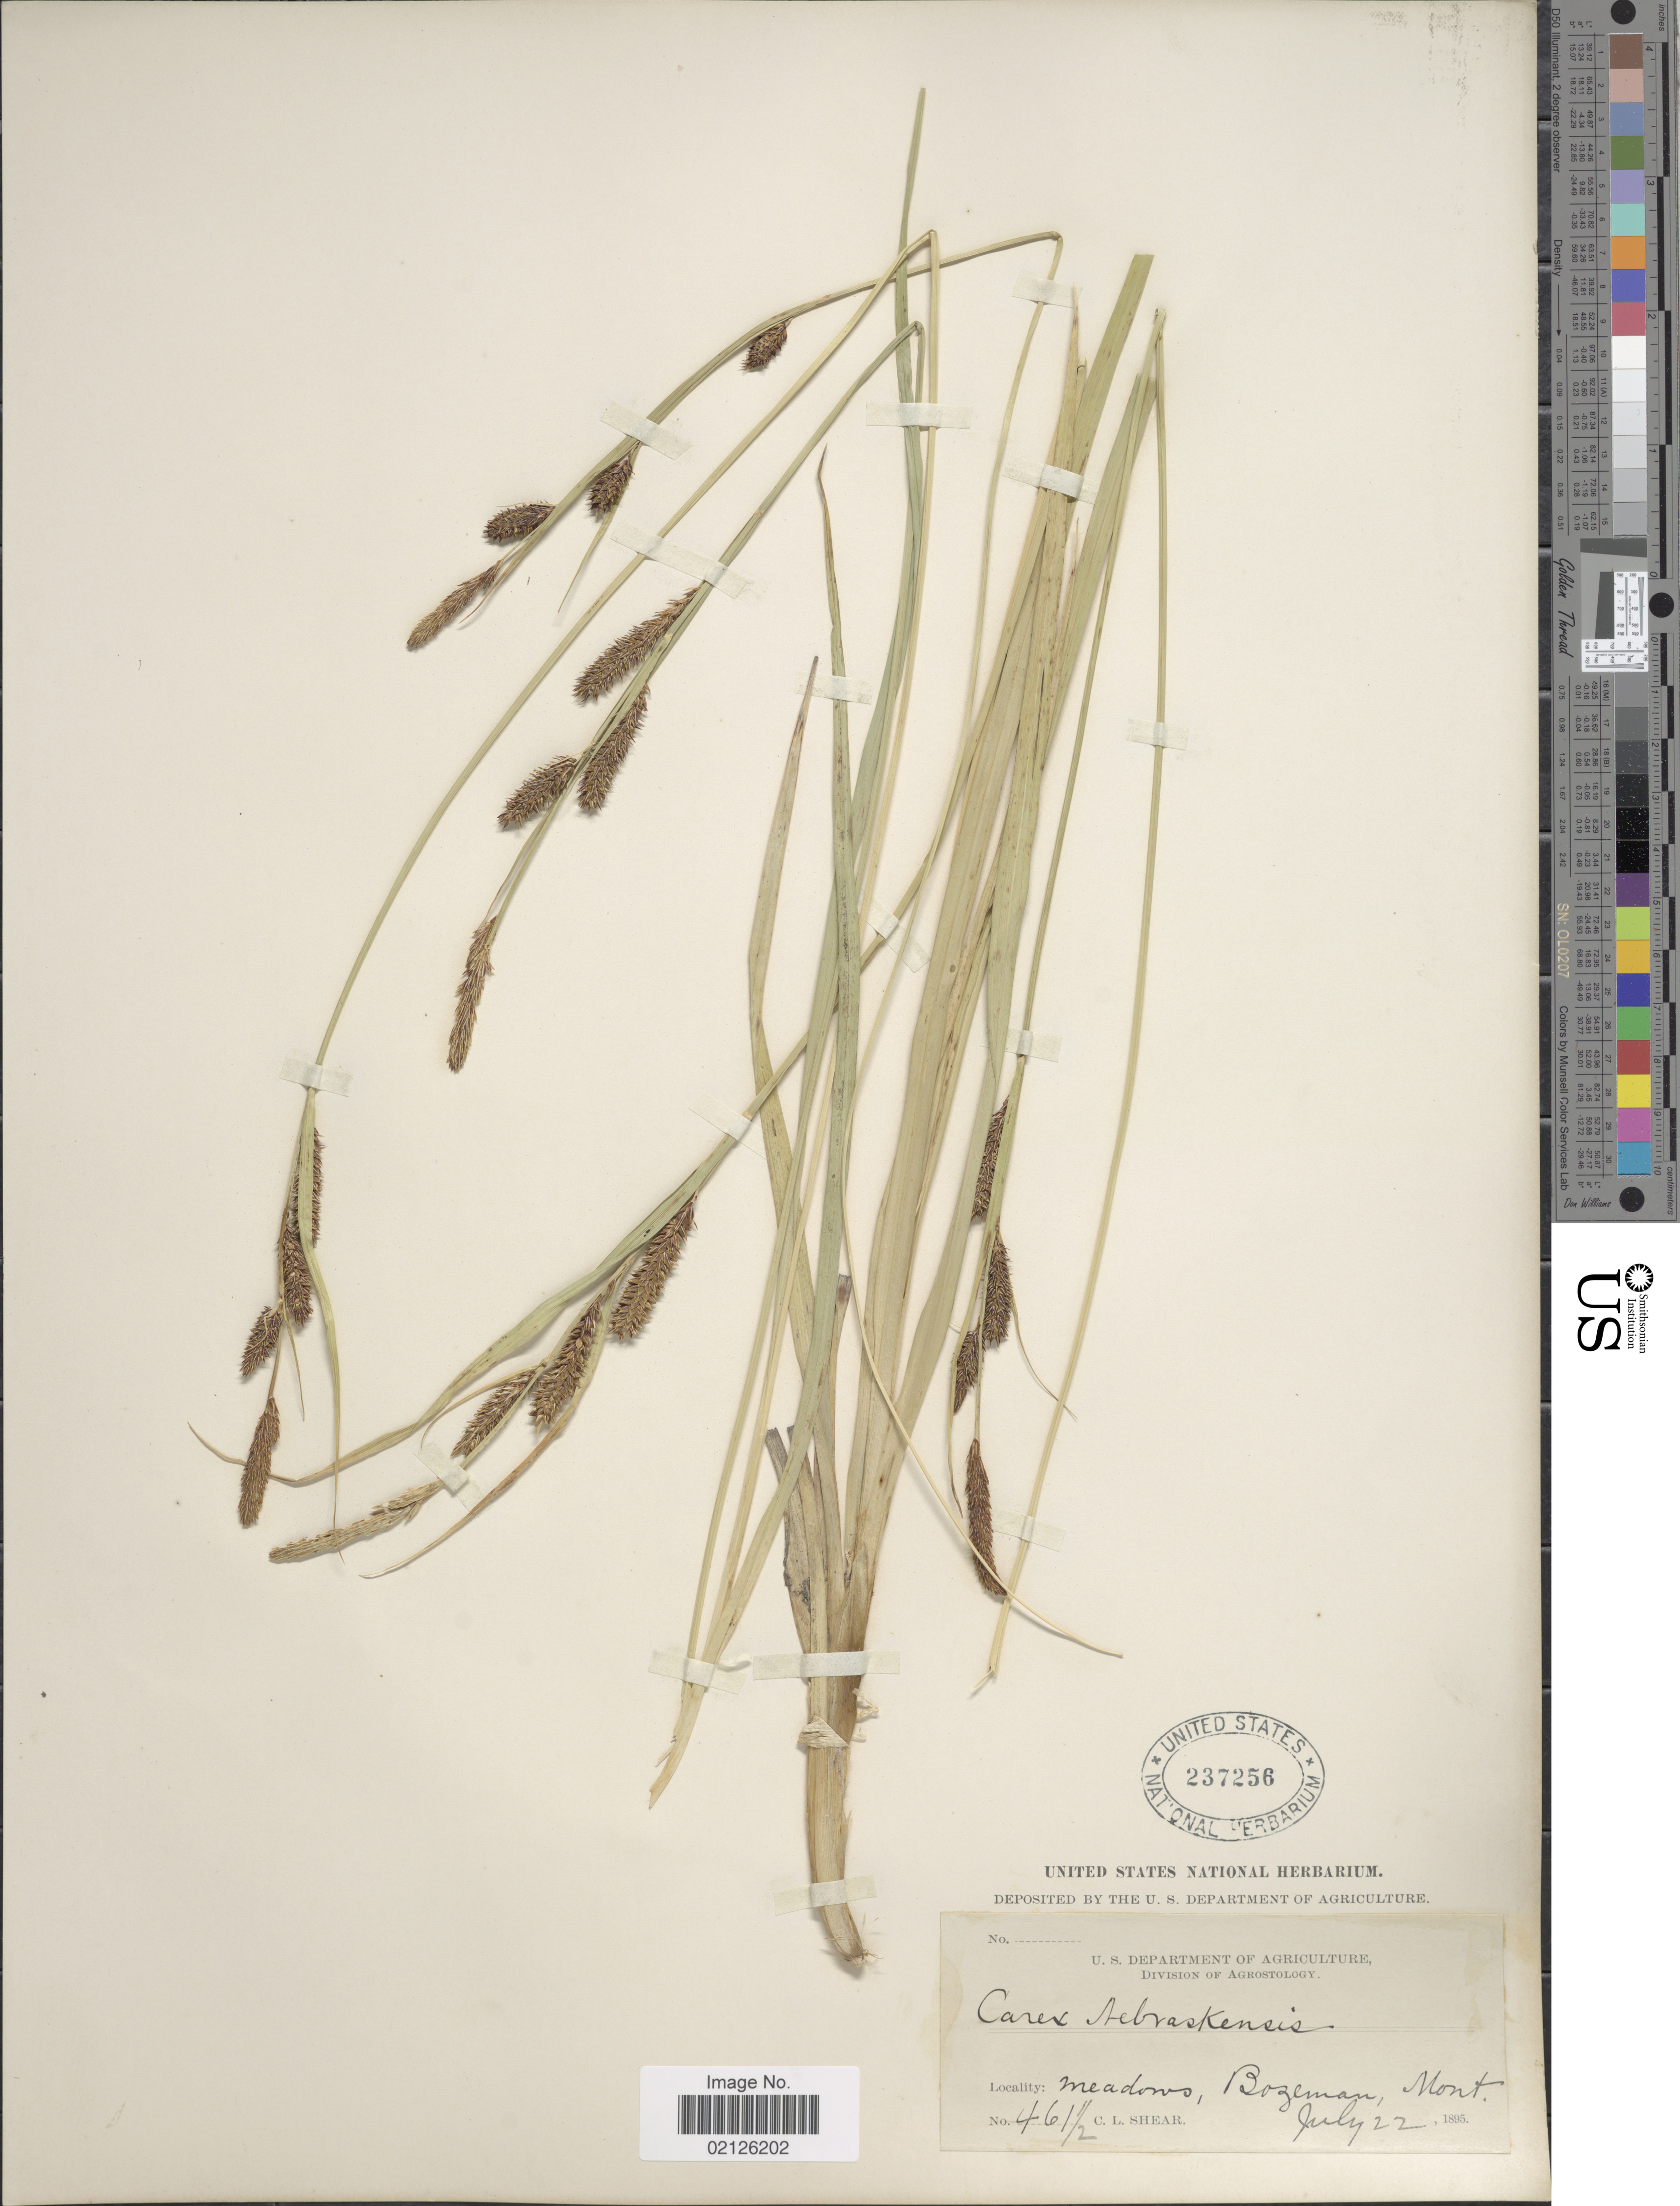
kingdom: Plantae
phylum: Tracheophyta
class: Liliopsida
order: Poales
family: Cyperaceae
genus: Carex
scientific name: Carex nebrascensis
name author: Dewey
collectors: C. L. Shear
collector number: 461½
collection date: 1895-07-22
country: United States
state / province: Montana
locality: Meadows, Bozeman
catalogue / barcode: US 237256